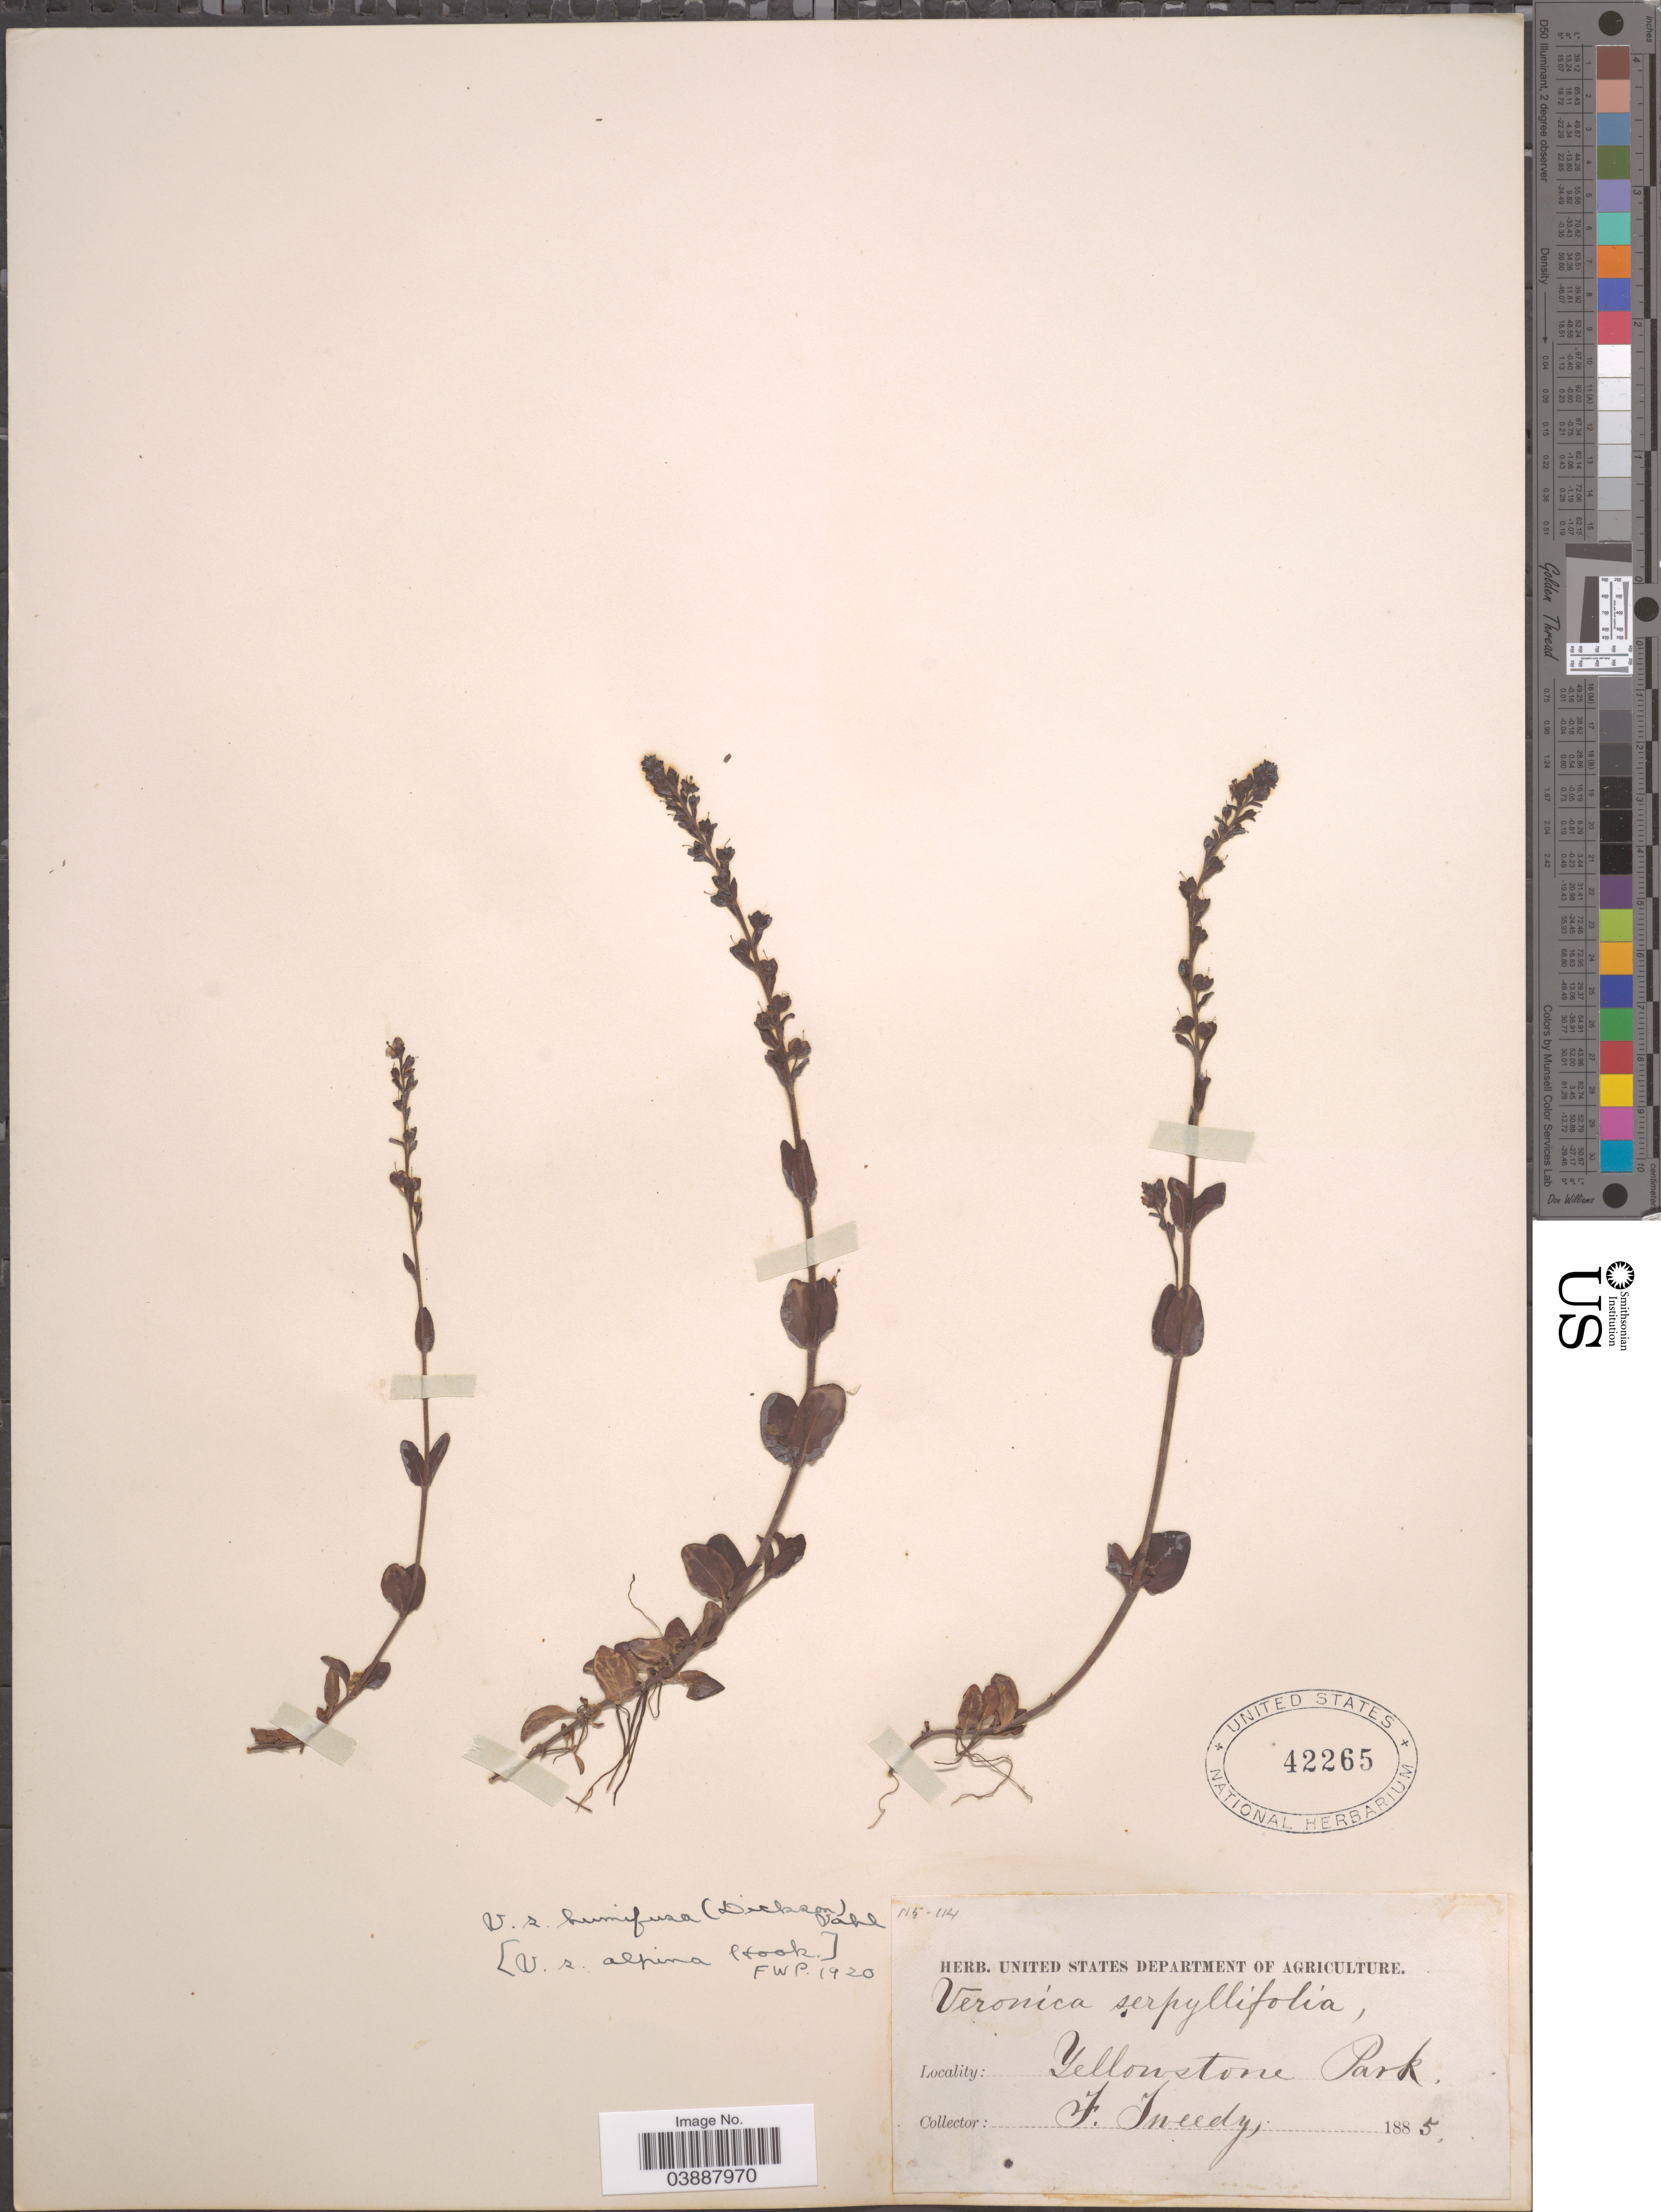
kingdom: Plantae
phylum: Tracheophyta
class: Magnoliopsida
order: Lamiales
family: Plantaginaceae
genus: Veronica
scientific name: Veronica serpyllifolia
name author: L.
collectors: F. Tweedy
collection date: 1885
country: United States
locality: Yellowstone Park.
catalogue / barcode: US 42265